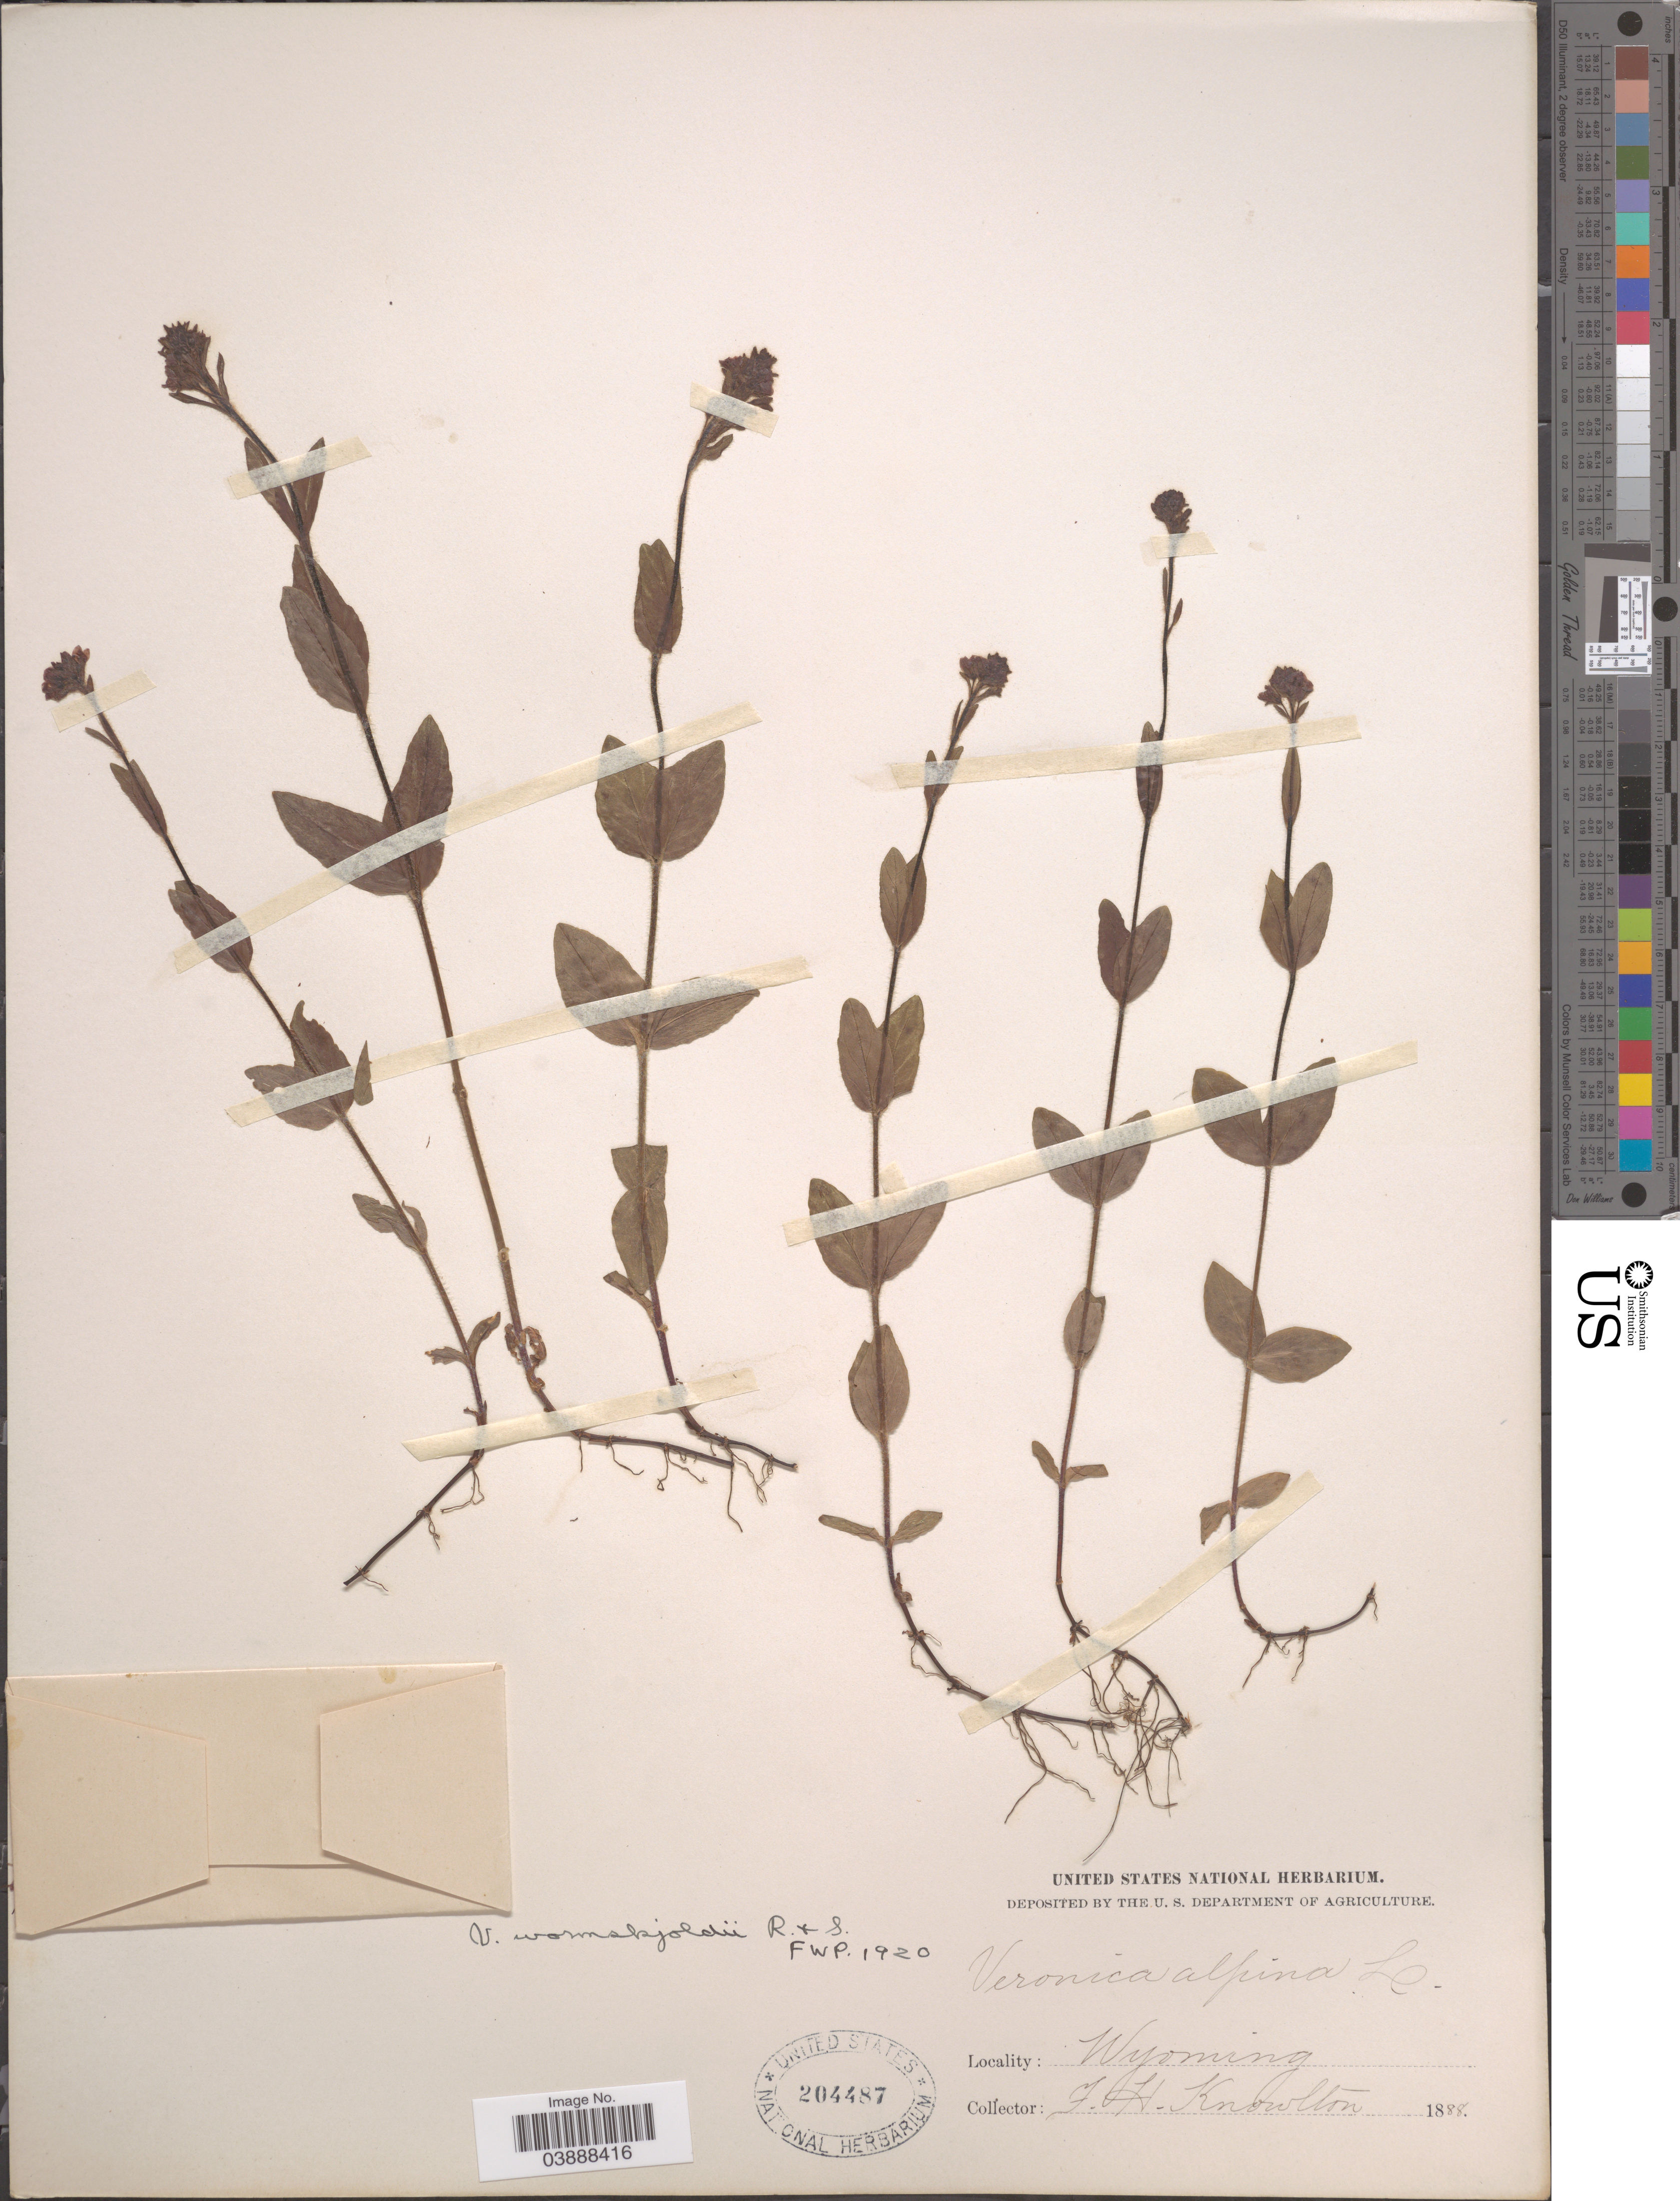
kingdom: Plantae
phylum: Tracheophyta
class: Magnoliopsida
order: Lamiales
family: Plantaginaceae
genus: Veronica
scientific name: Veronica wormskjoldii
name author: Roem. & Schult.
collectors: F. H. Knowlton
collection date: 1888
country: United States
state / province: Wyoming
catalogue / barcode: US 204487